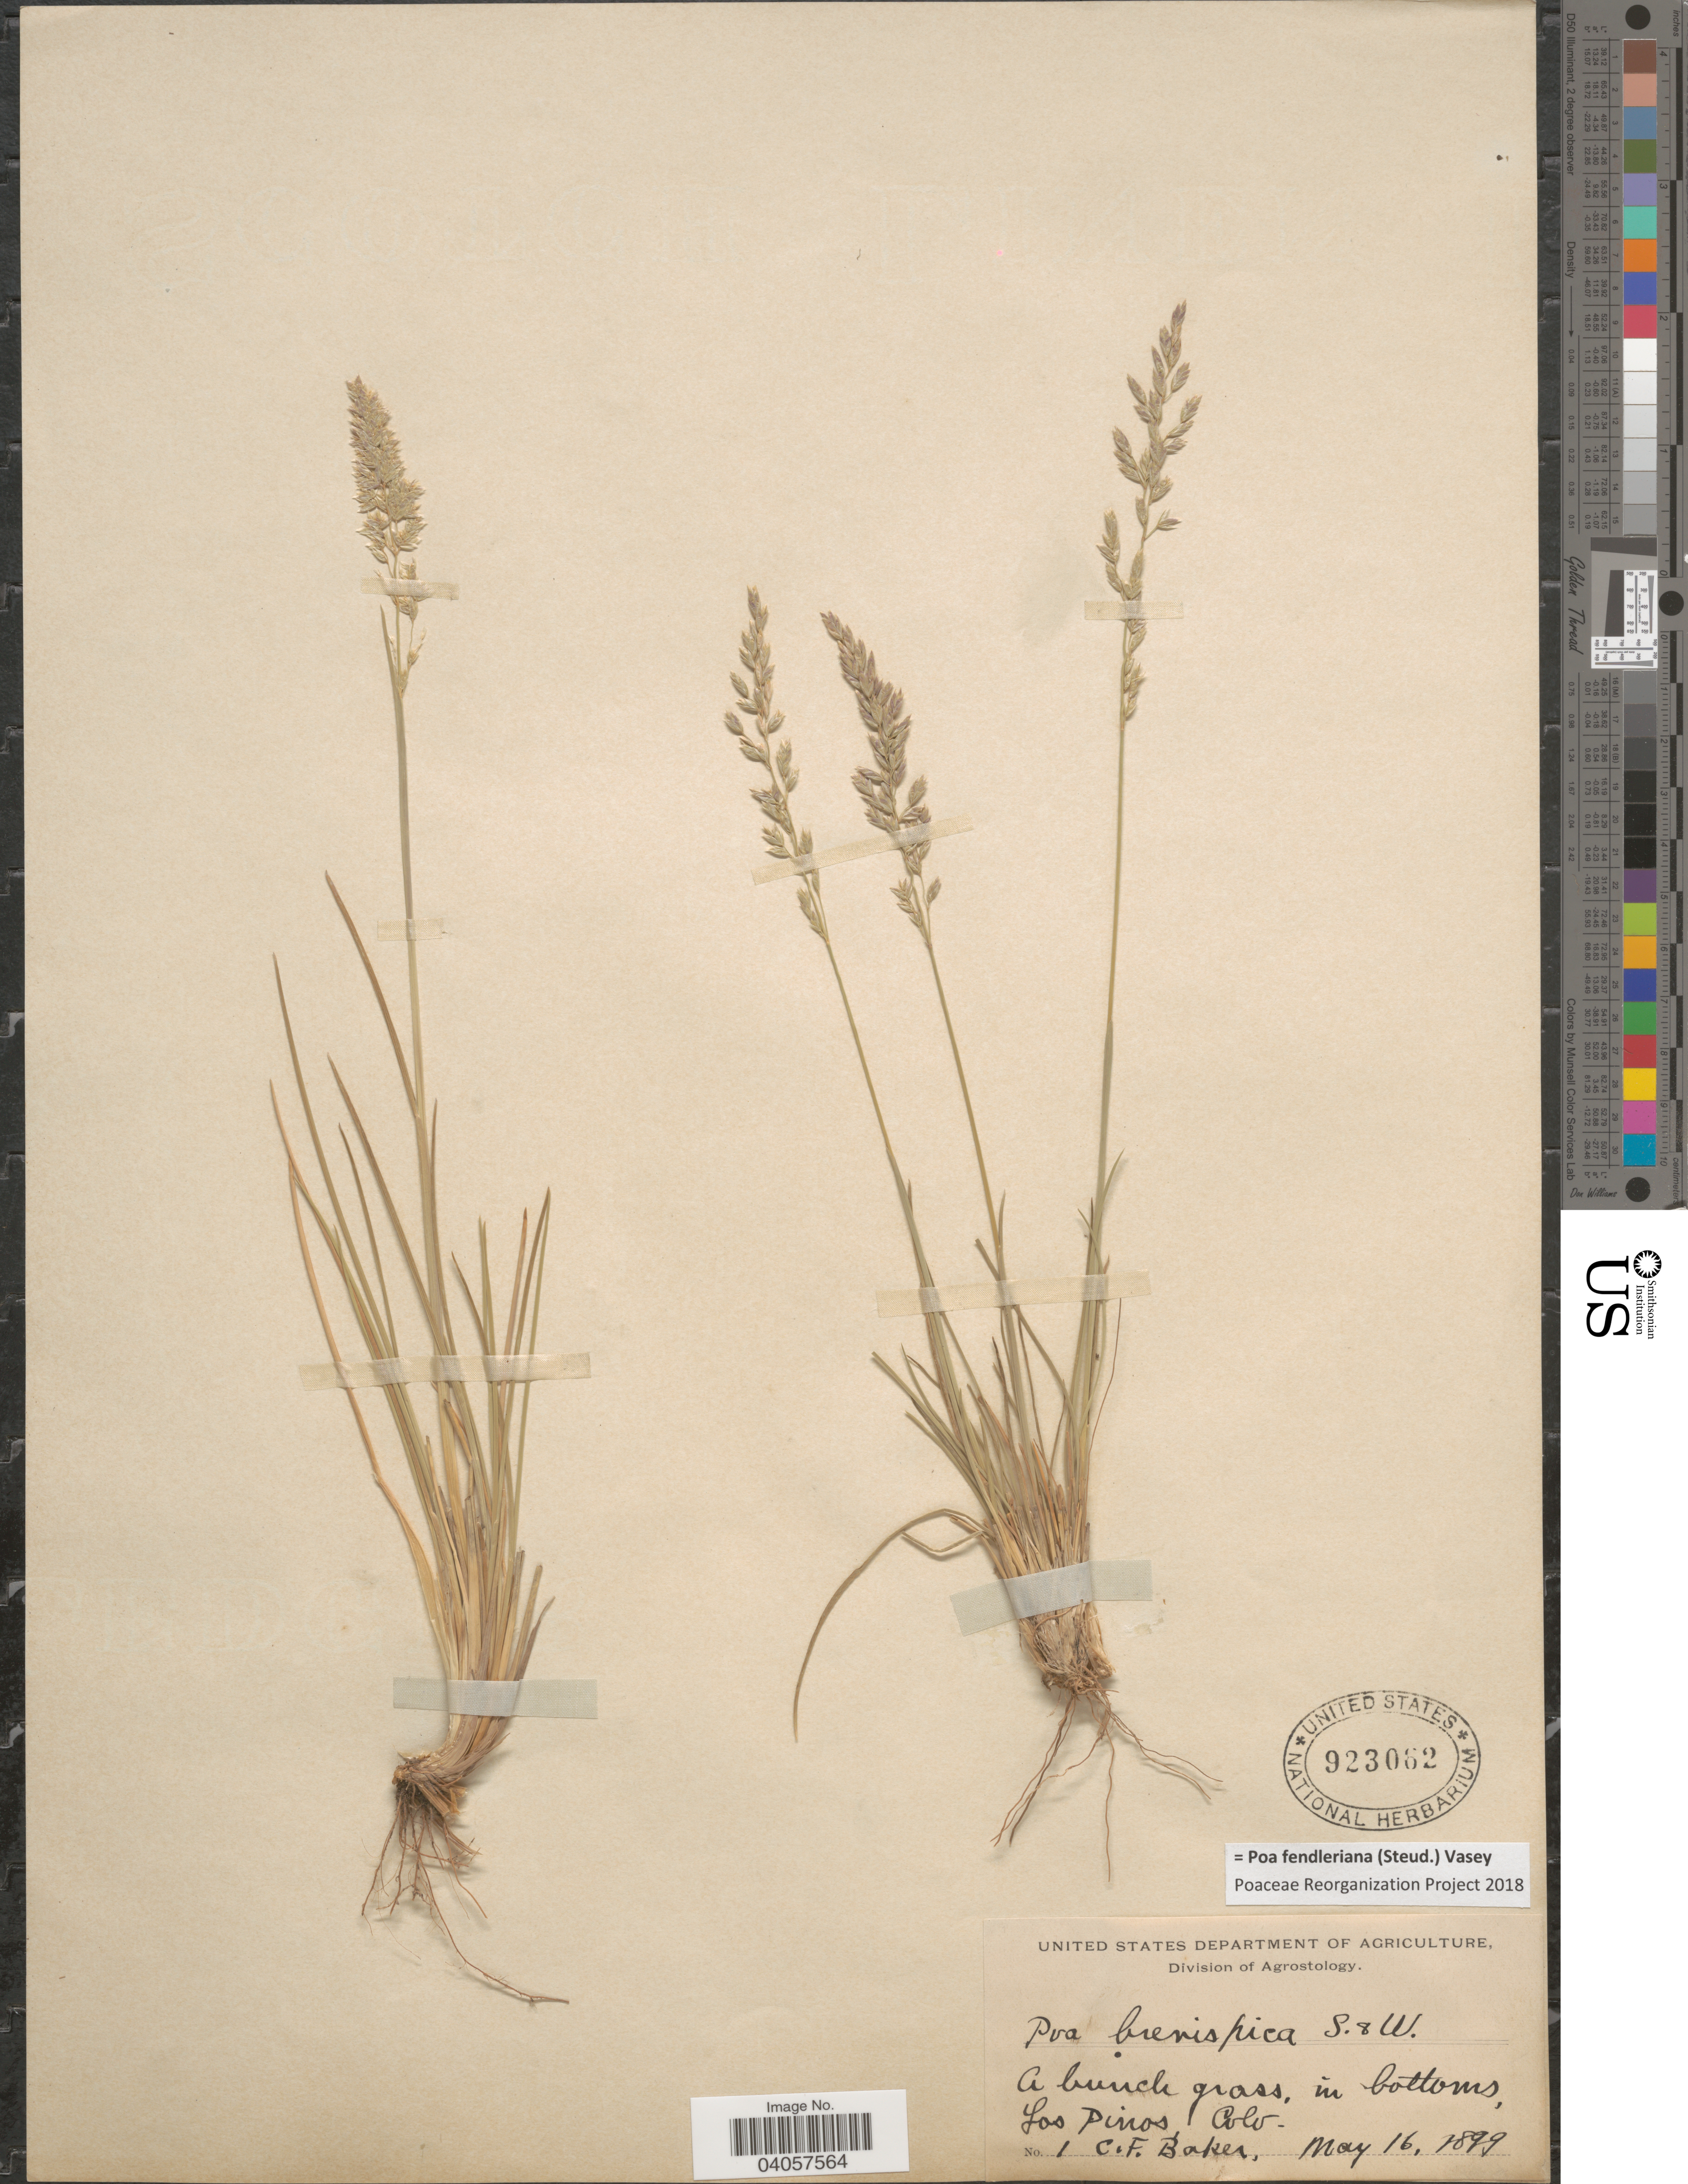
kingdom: Plantae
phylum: Tracheophyta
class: Liliopsida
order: Poales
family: Poaceae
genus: Poa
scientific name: Poa fendleriana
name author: (Steud.) Vasey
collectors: C. F. Baker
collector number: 1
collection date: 1899-05-16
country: United States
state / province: Colorado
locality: In bottoms, Los Pinos.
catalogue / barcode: US 923062